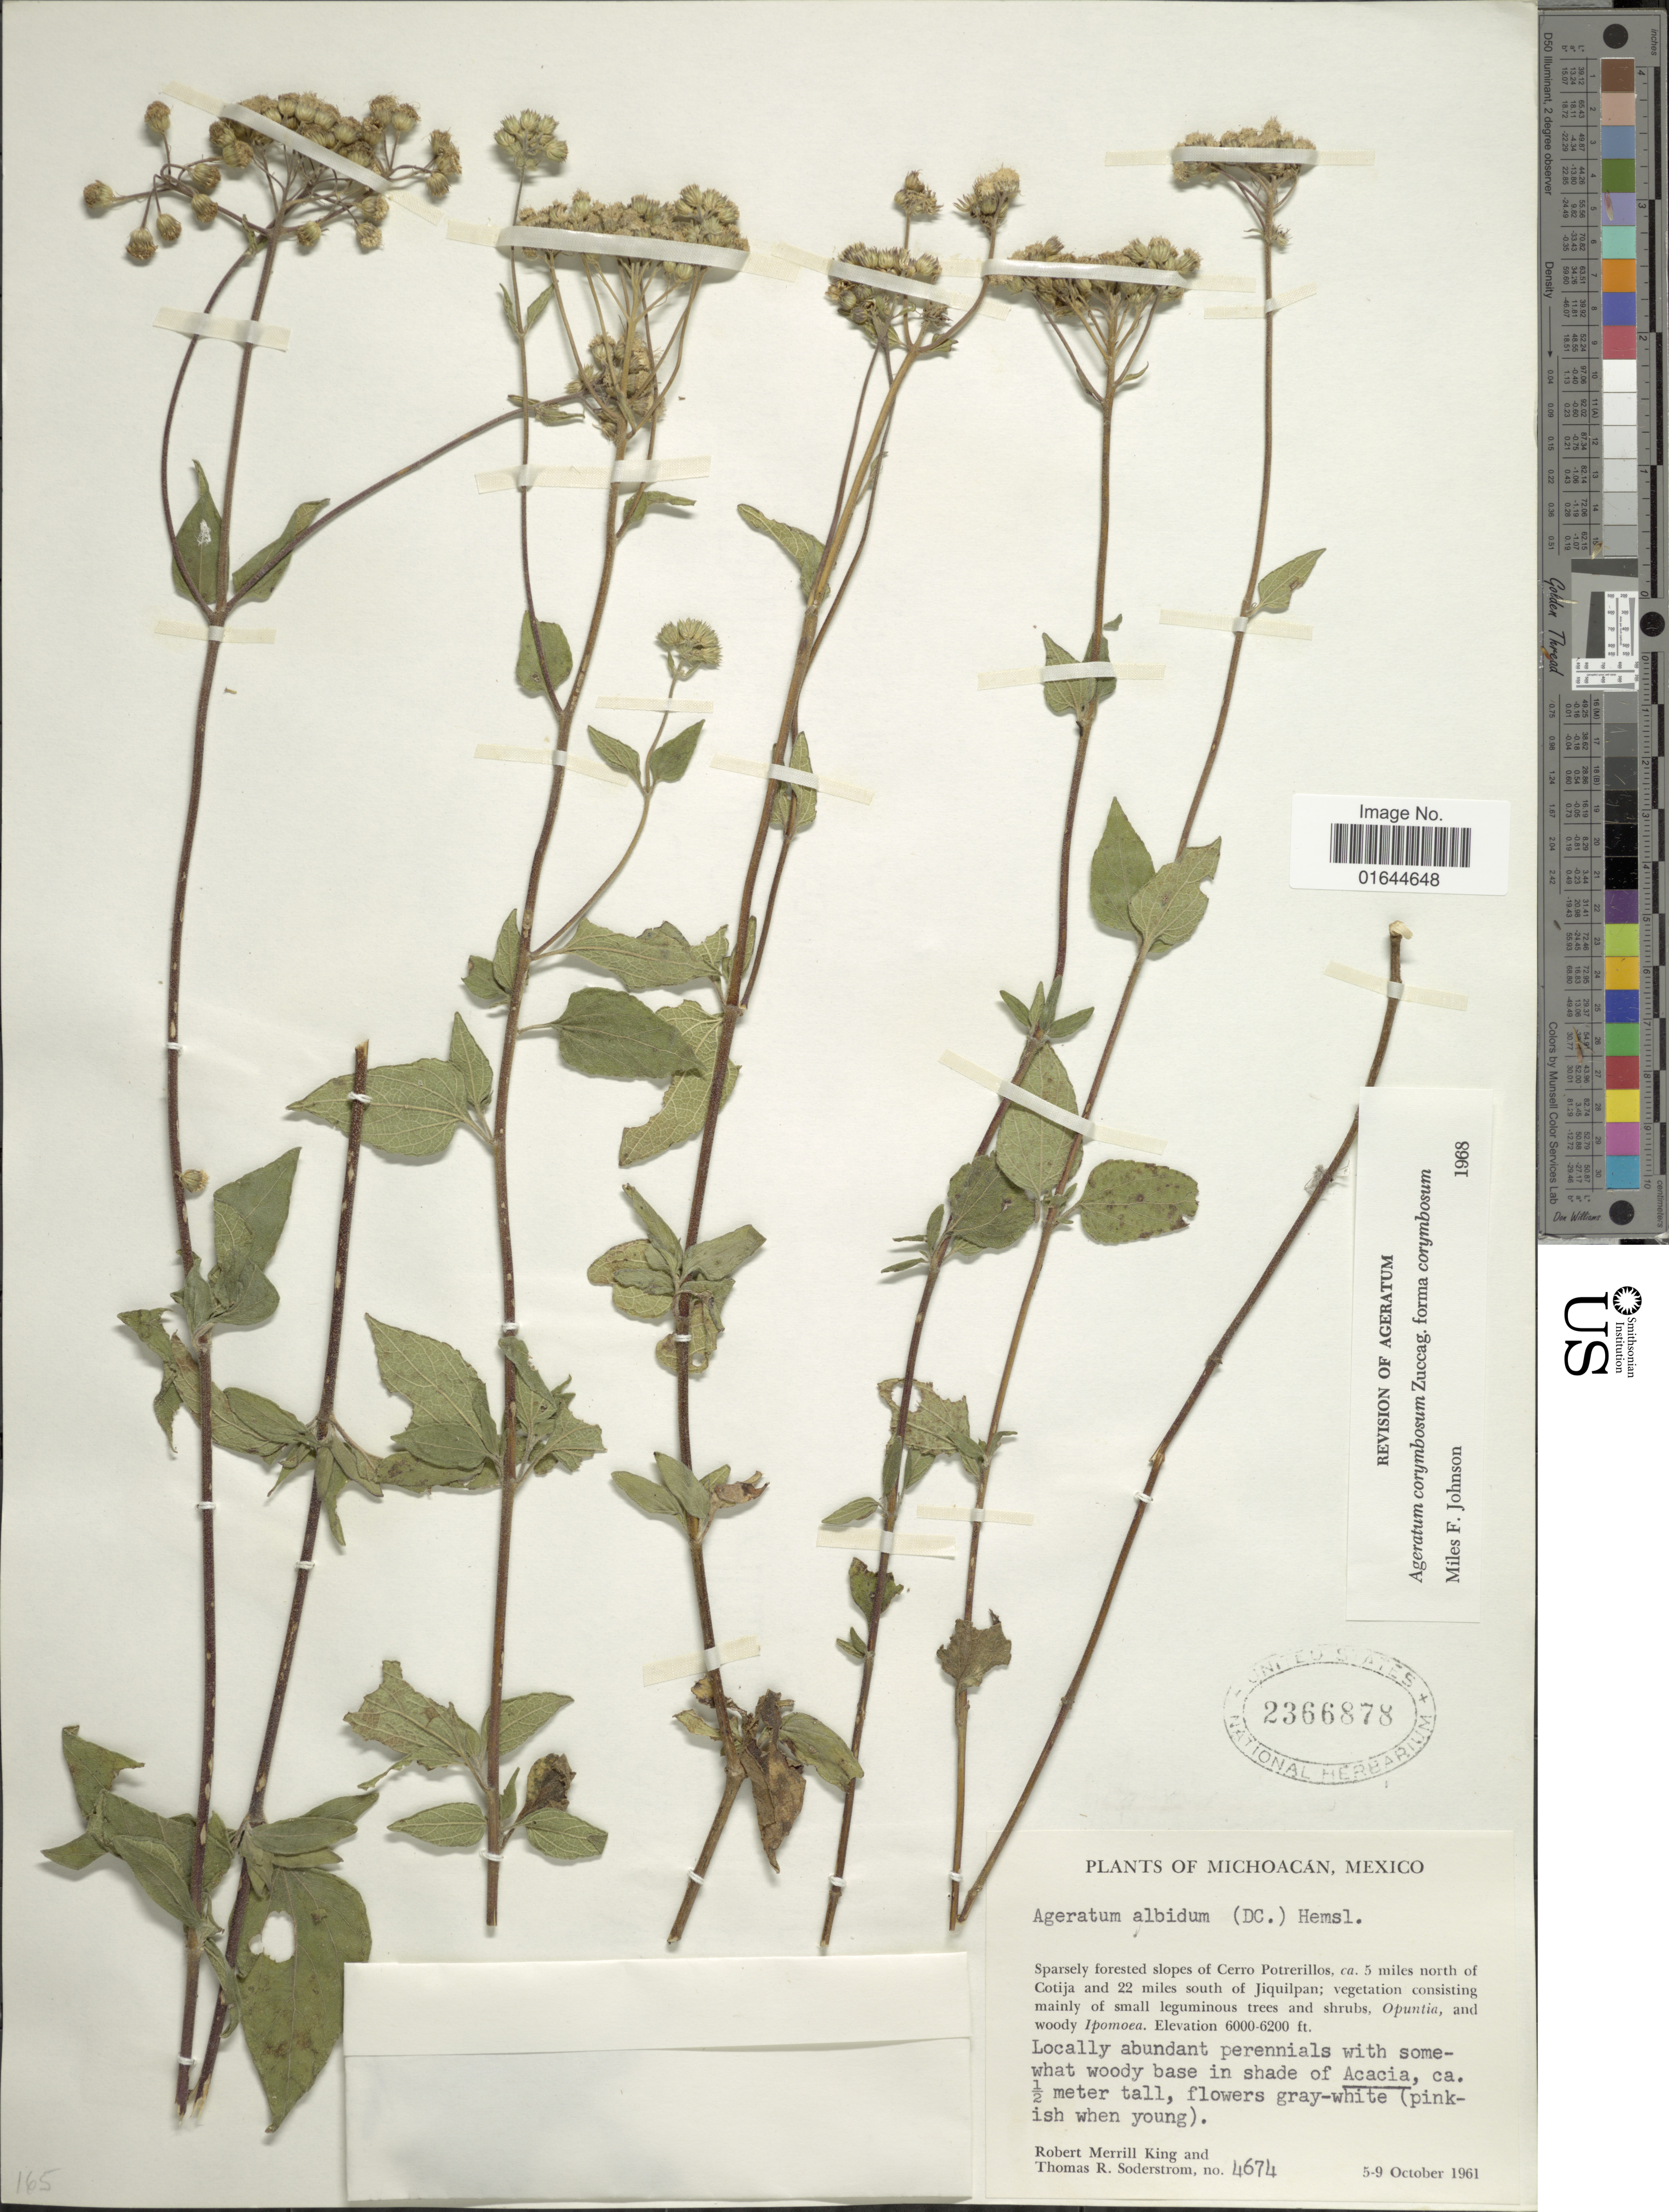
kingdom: Plantae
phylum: Tracheophyta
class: Magnoliopsida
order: Asterales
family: Asteraceae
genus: Ageratum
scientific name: Ageratum corymbosum f. corymbosum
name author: Zuccagni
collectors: R. M. King & T. R. Soderstrom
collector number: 4674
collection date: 1961-10-05/1961-10-09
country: Mexico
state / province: Michoacán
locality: Michiacan, Mexico, ca. 5 miles north Cotjia and 22 miles south of Jiquilpan.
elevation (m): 1829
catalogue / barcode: US 2366878